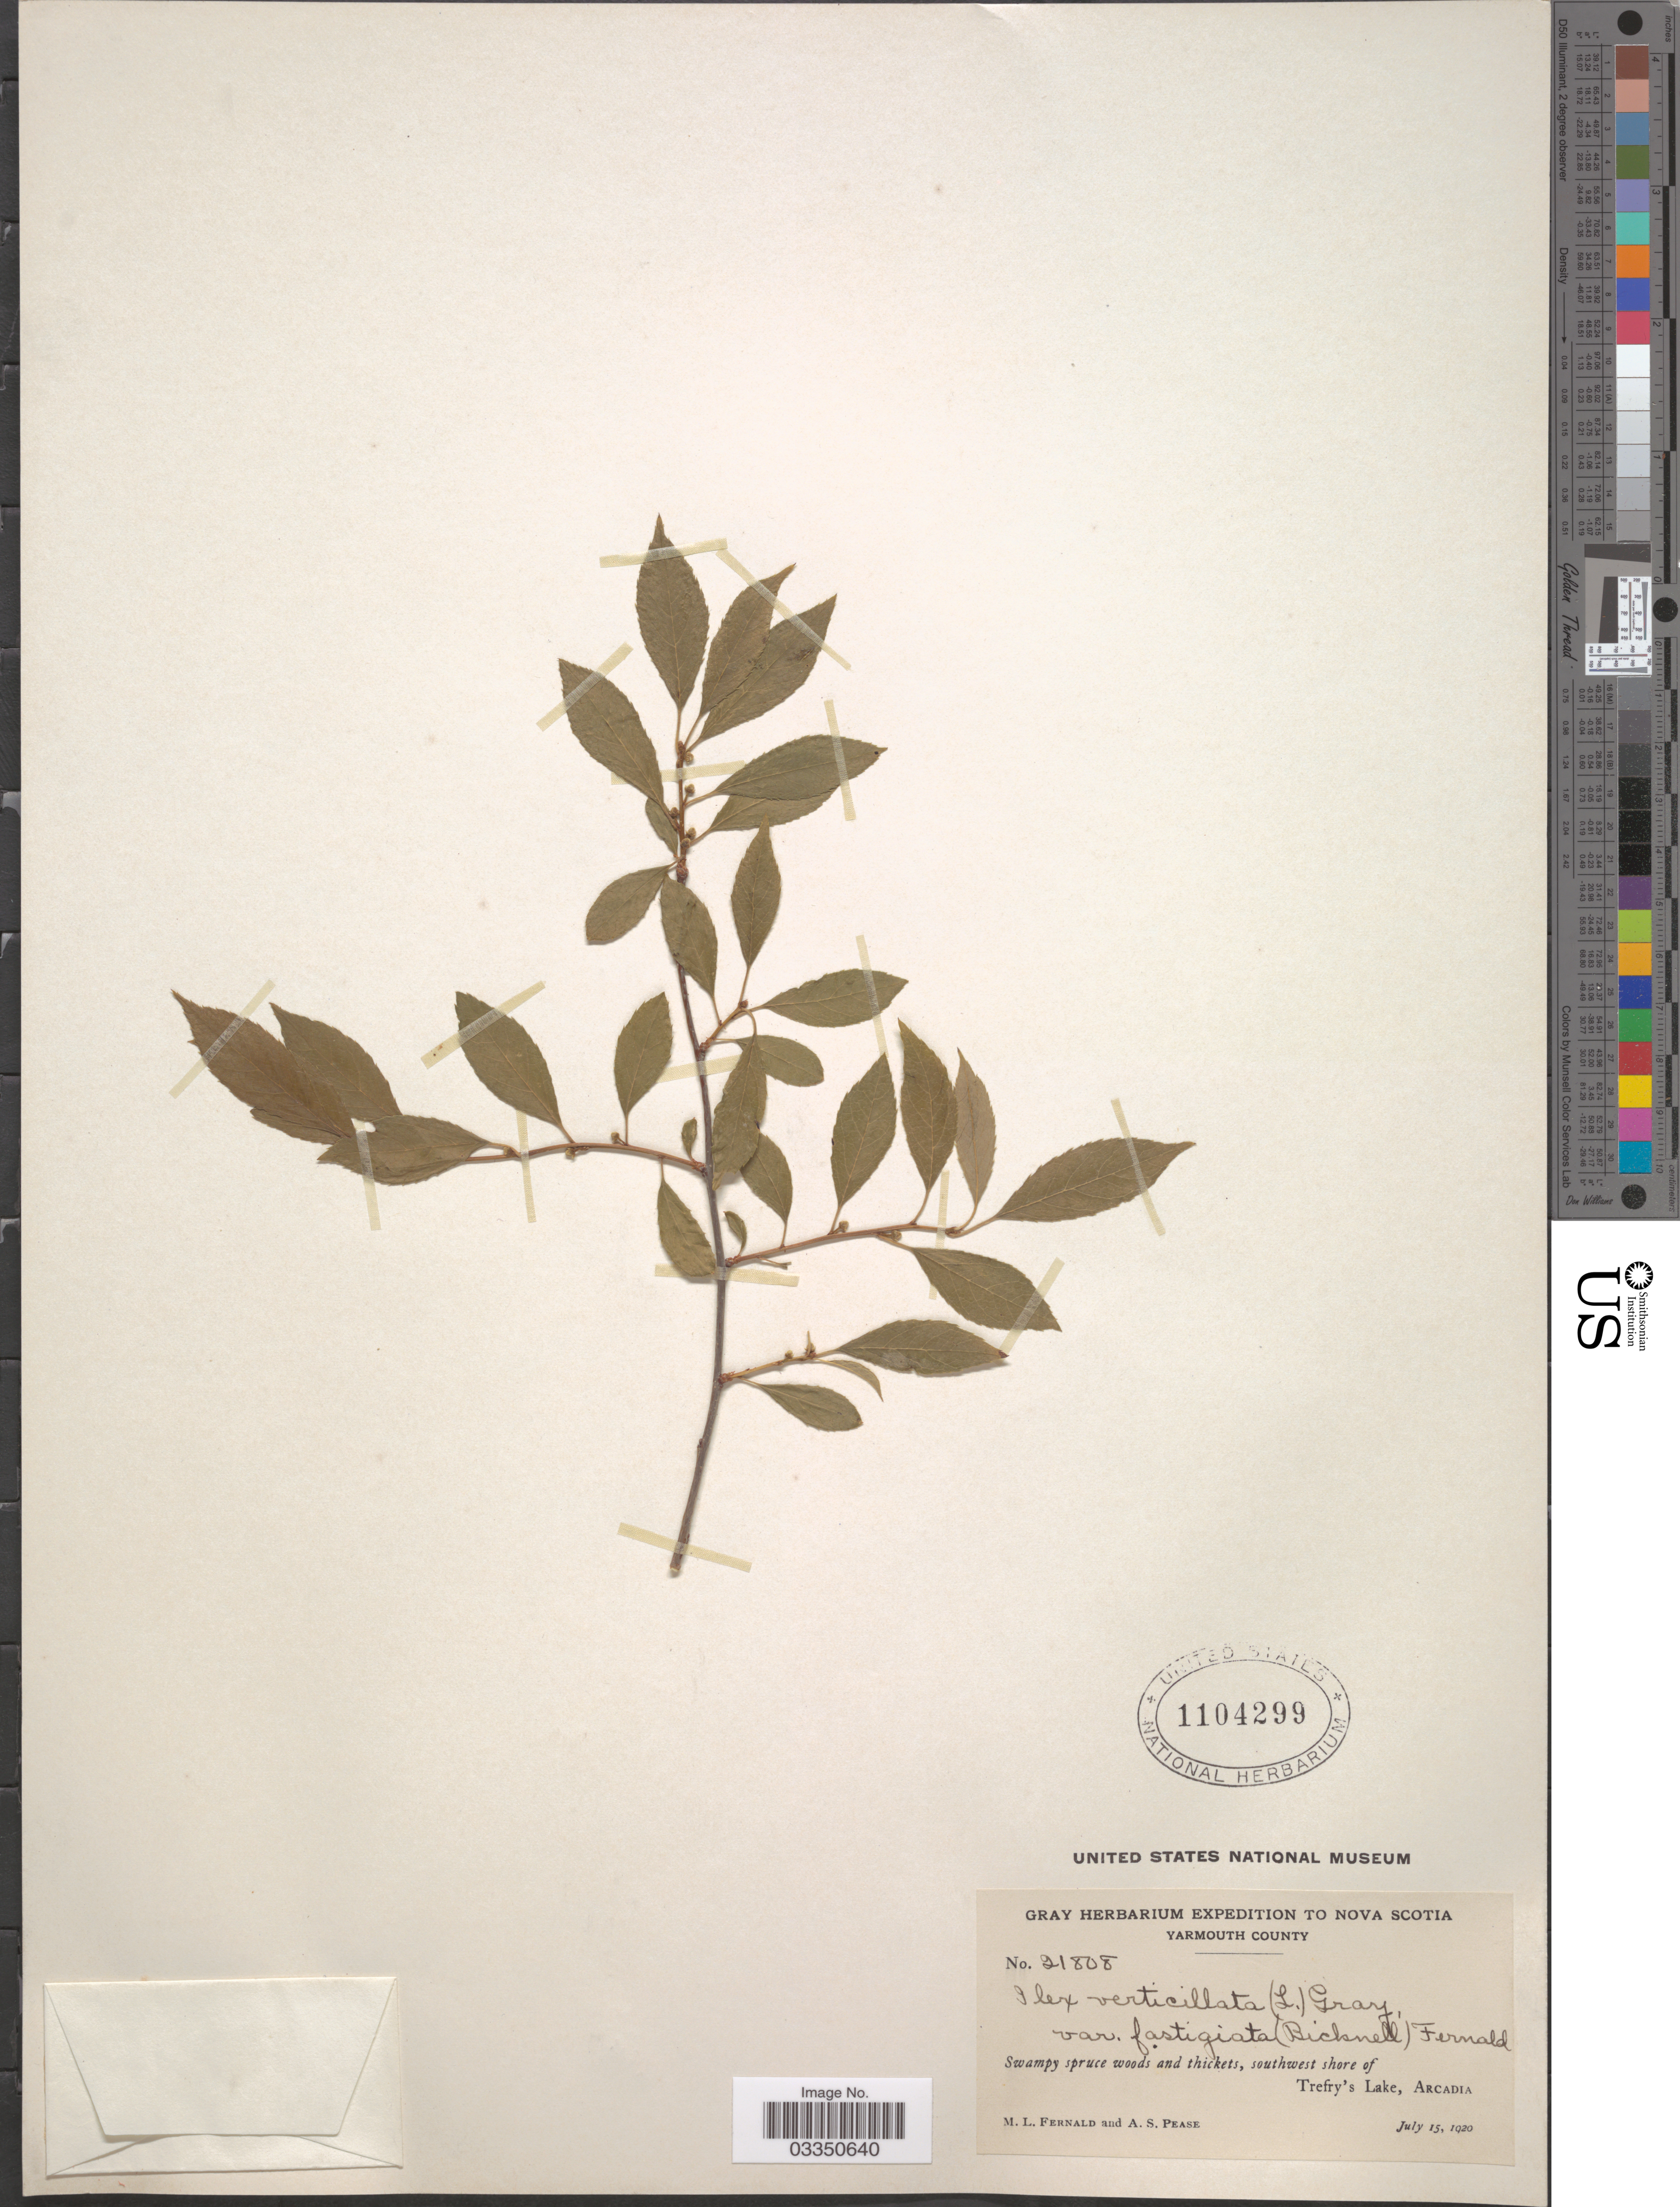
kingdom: Plantae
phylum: Tracheophyta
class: Magnoliopsida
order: Aquifoliales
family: Aquifoliaceae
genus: Ilex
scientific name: Ilex verticillata var. fastigiata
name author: (E.P. Bicknell) Fernald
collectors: M. L. Fernald & A. S. Pease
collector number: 21808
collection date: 1920-07-15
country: Canada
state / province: Nova Scotia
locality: Yarmouth County. Southwest shore of Trefry's Lake, Arcadia.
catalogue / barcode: US 1104299